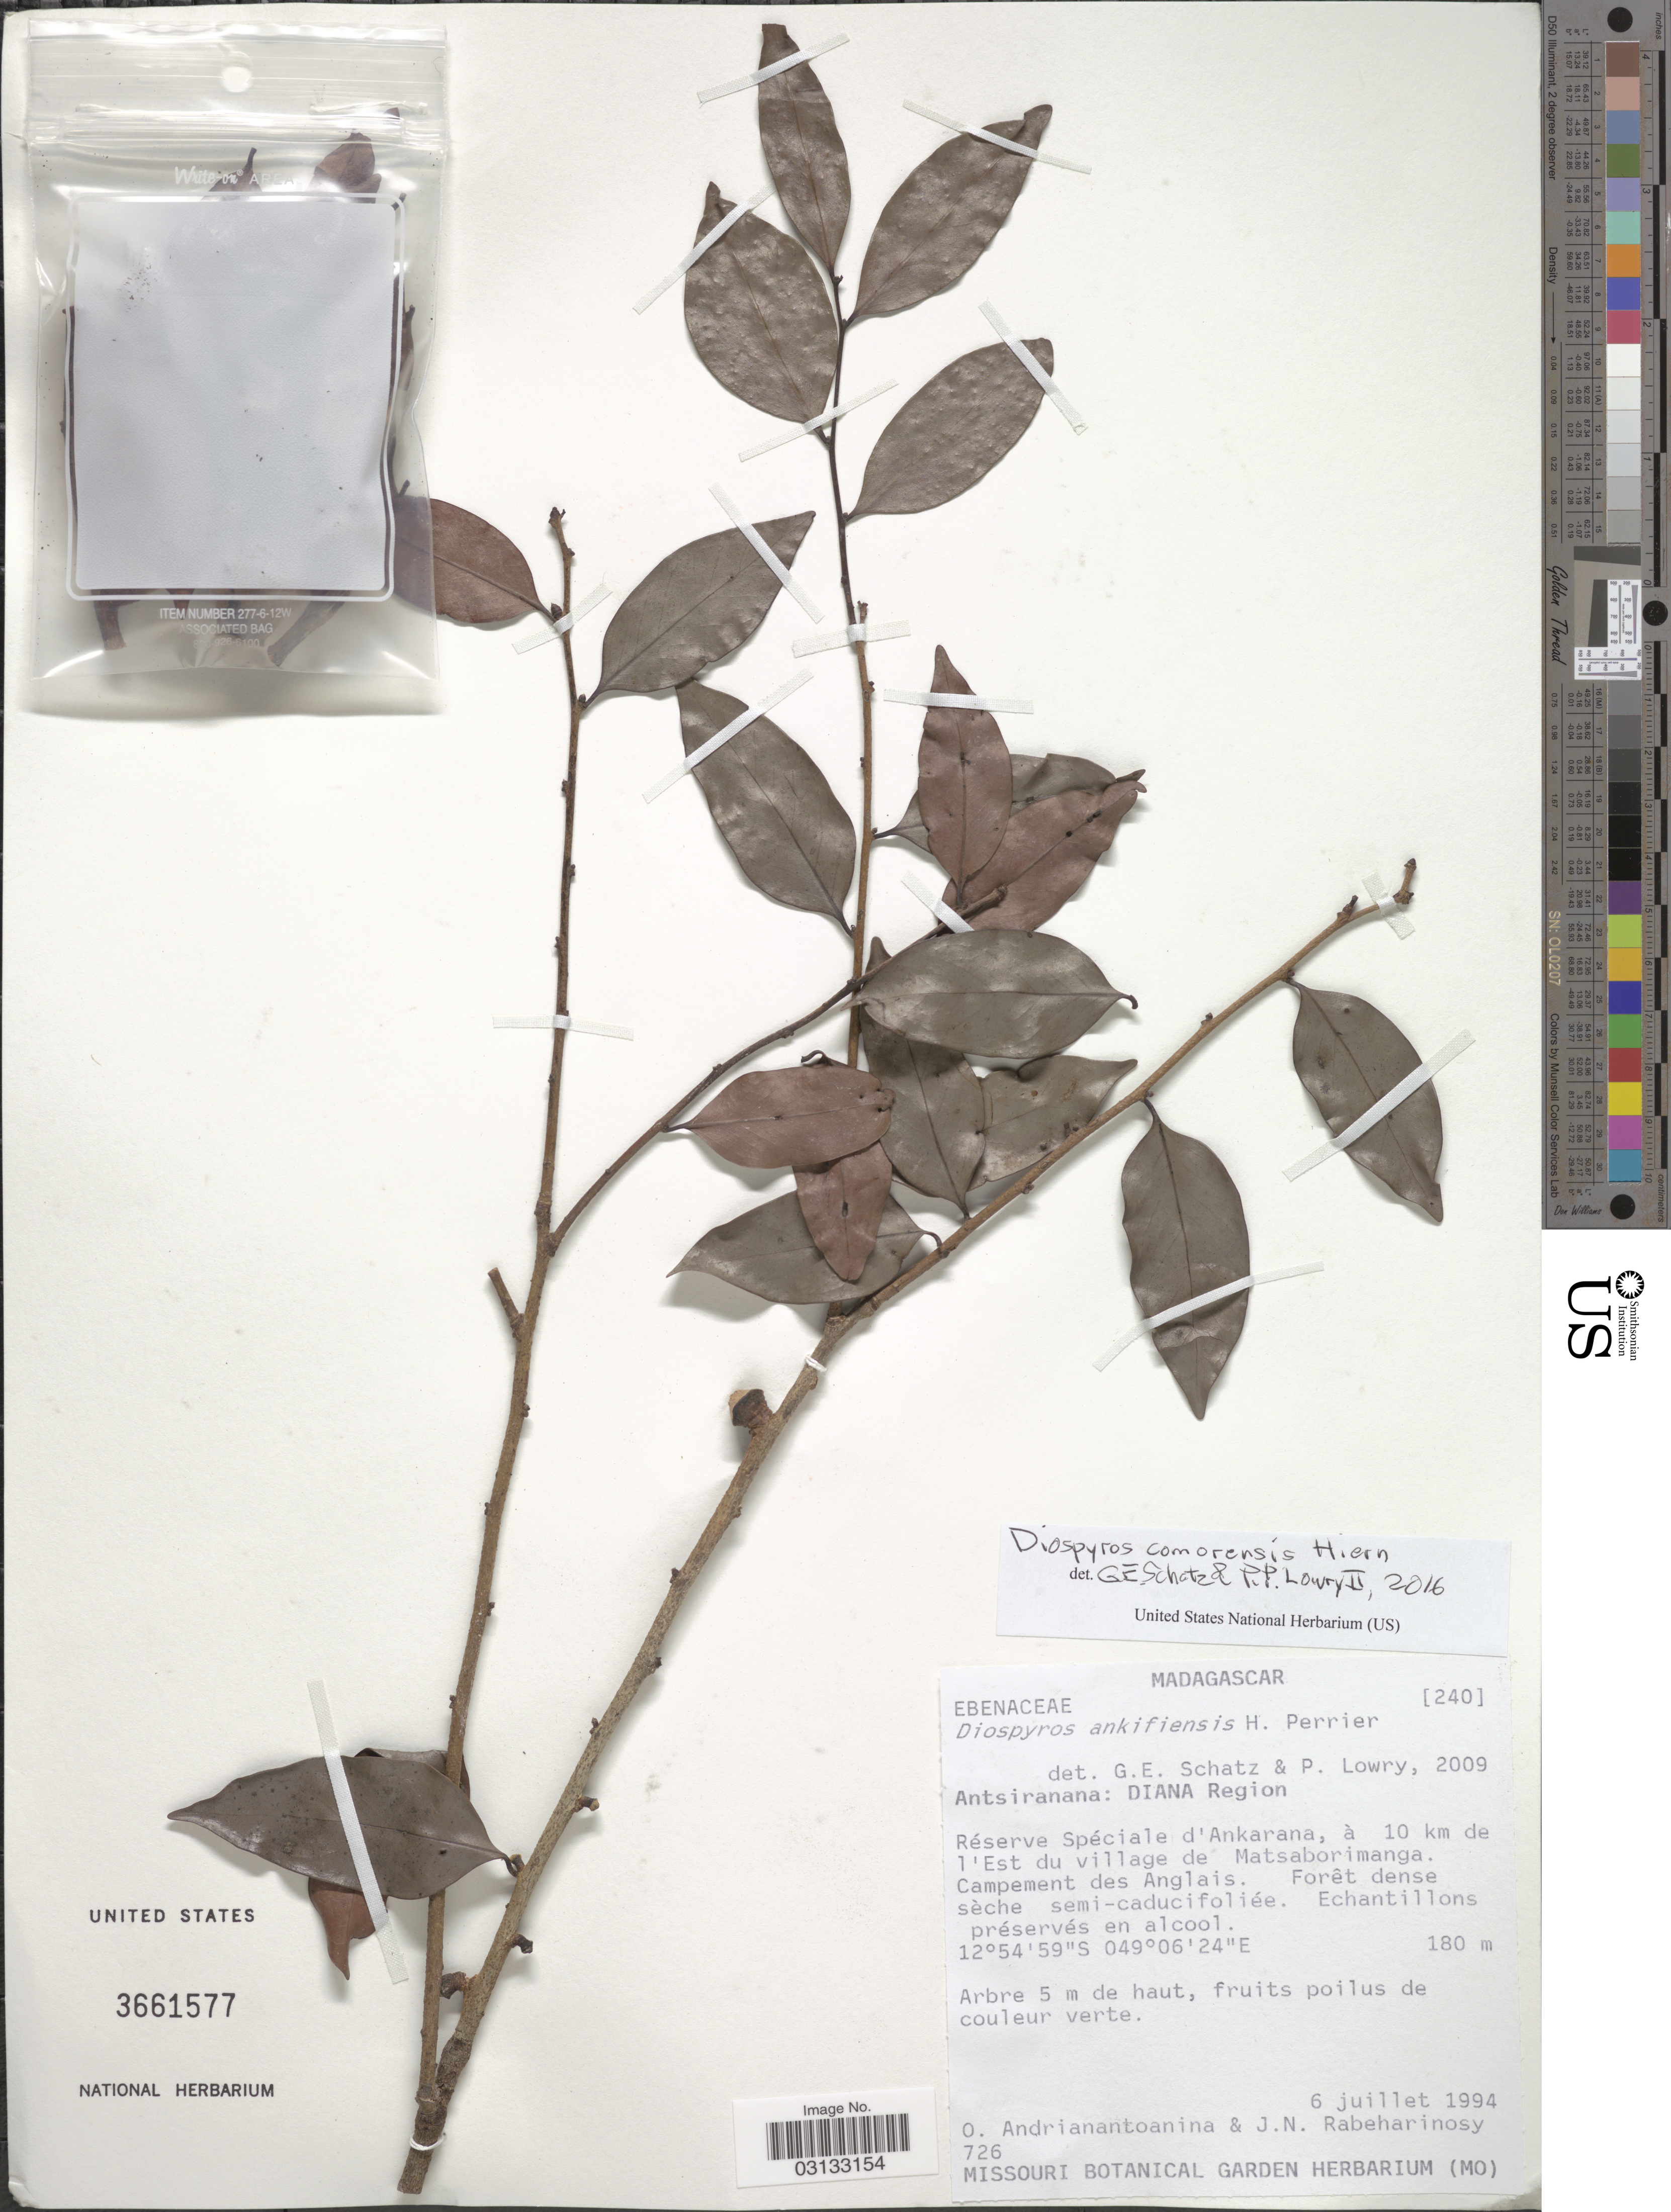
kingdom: Plantae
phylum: Tracheophyta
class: Magnoliopsida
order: Ericales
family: Ebenaceae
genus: Diospyros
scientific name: Diospyros comorensis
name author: Hiern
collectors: O. Andrianantoanina & J. N. Rabeharinosy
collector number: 726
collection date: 1994-07-06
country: Madagascar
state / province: Diana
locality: Diana Region, Réservé Spéciale d'Ankarana, à 10 km de l'Est du village de Matsaborimanga, Campement des Anglais.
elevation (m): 180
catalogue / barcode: US 3661577